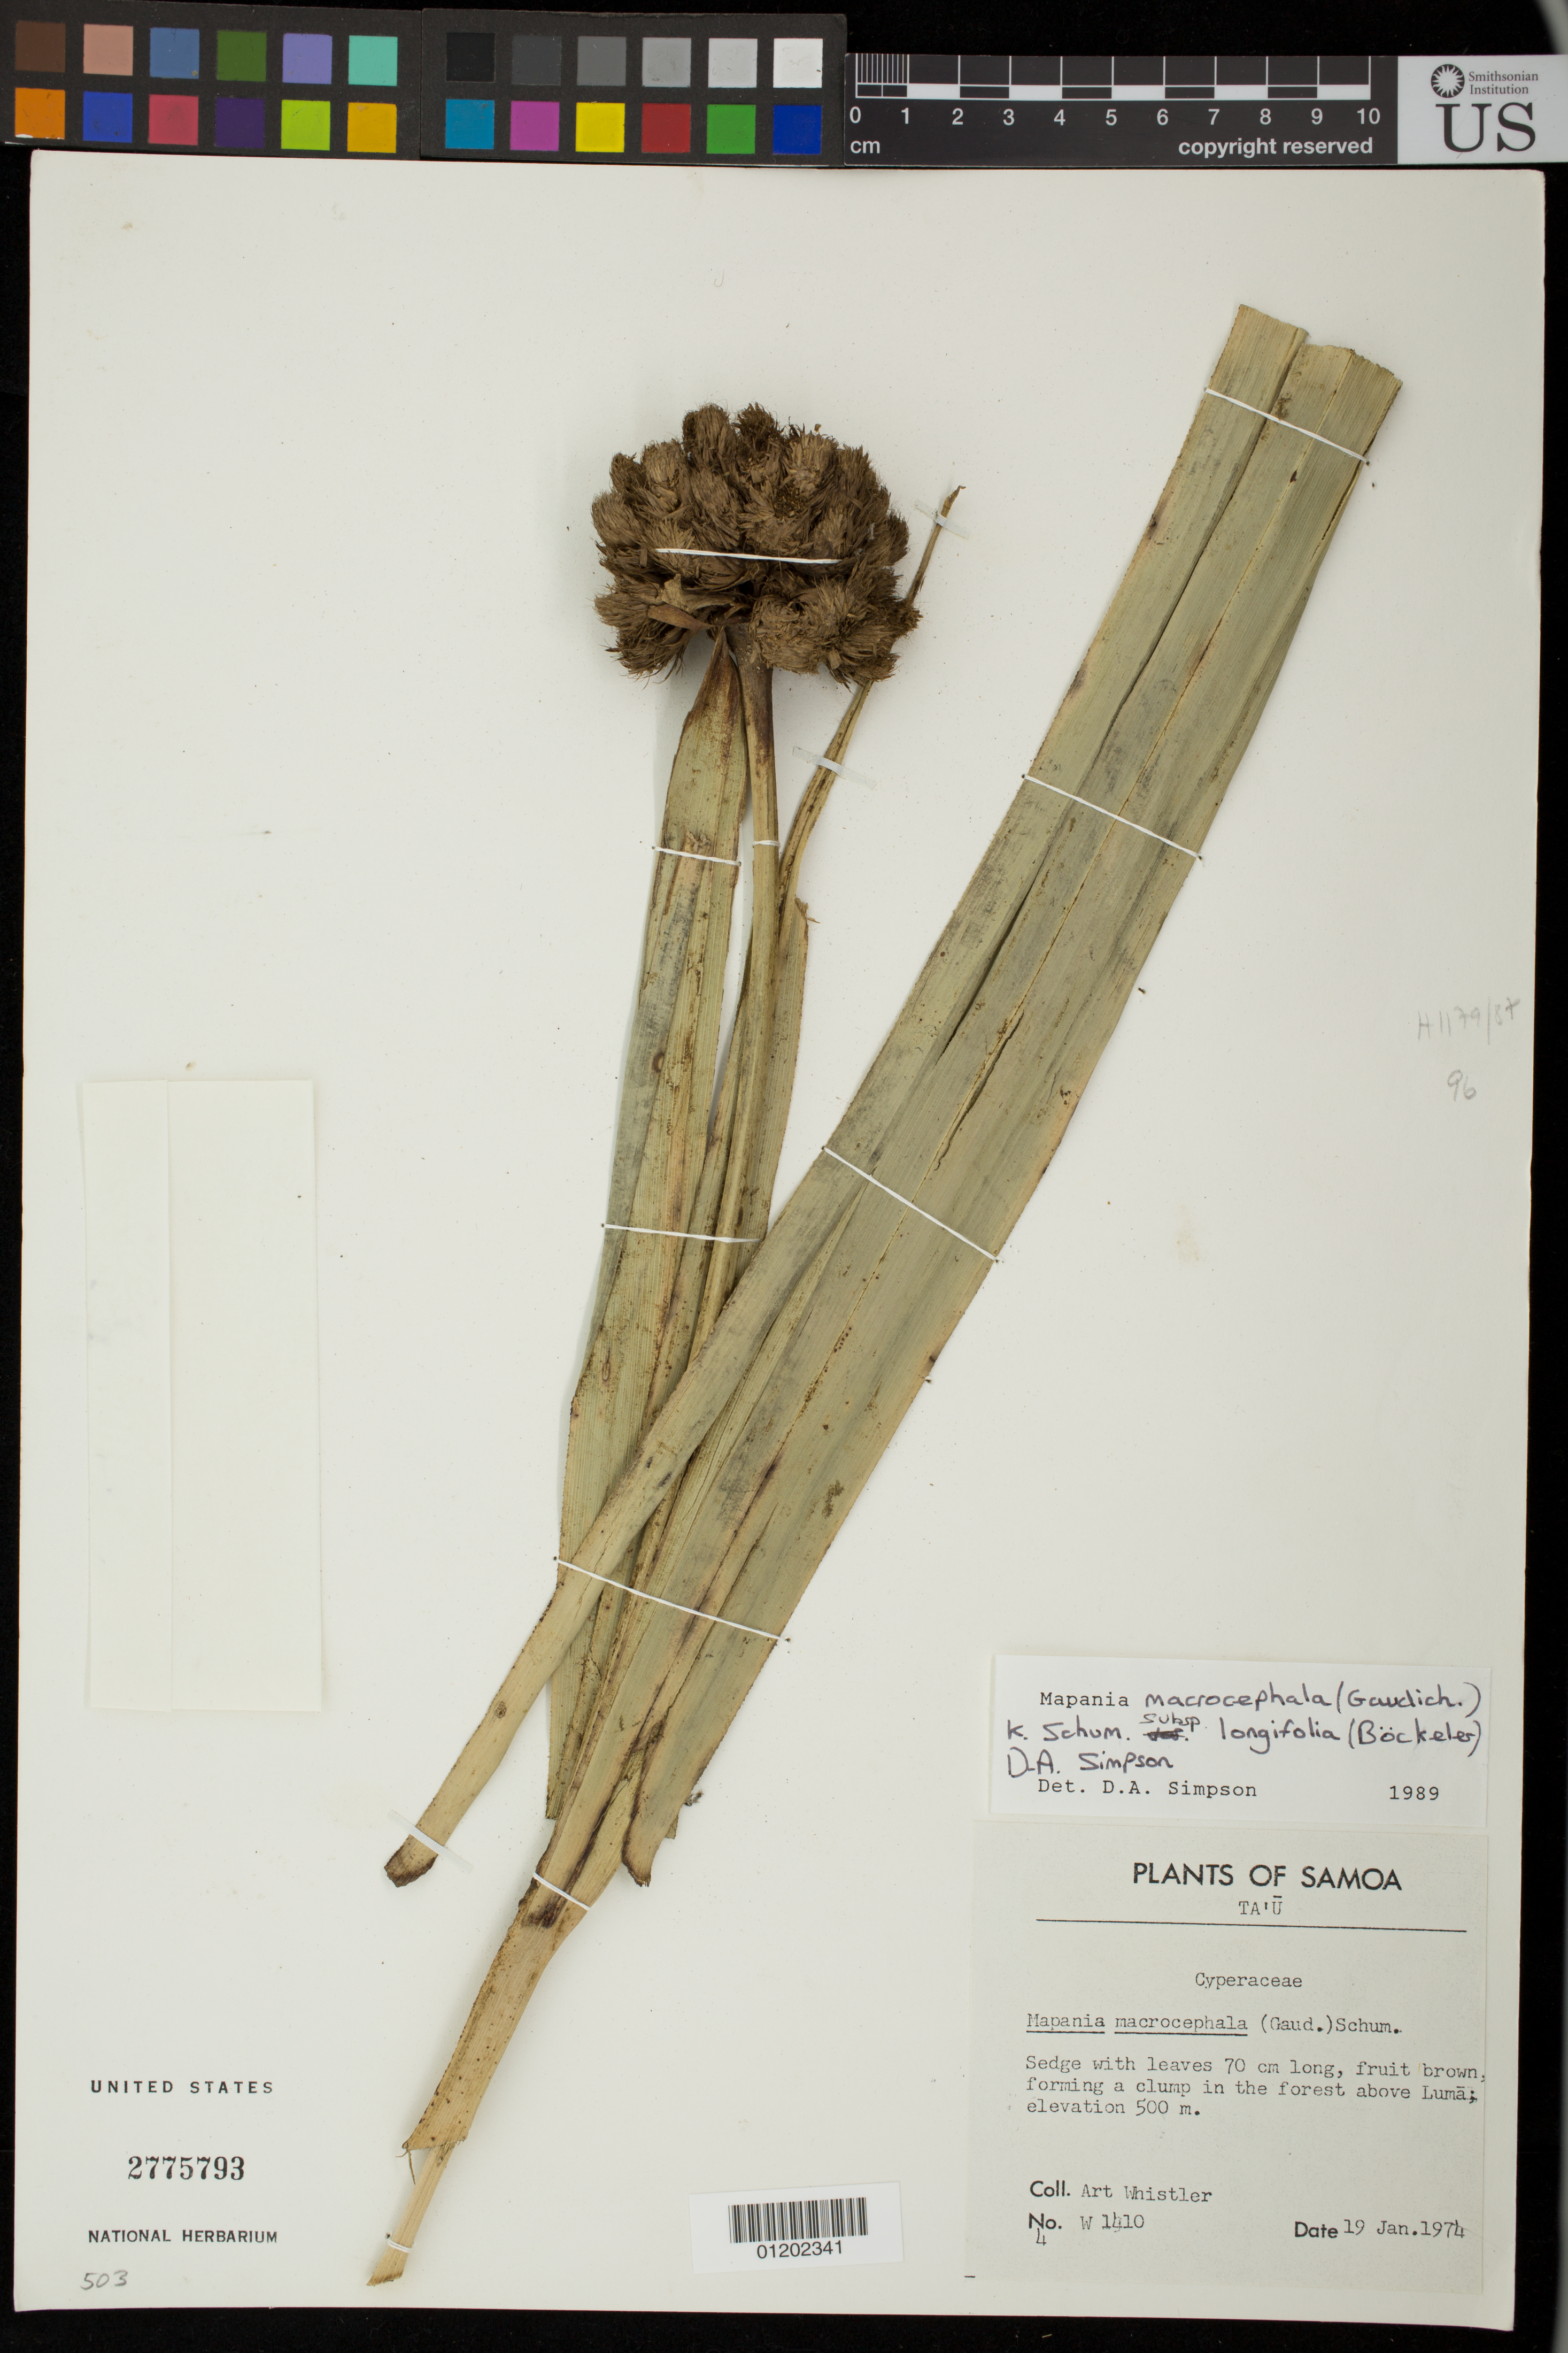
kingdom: Plantae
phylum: Tracheophyta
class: Liliopsida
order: Poales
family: Cyperaceae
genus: Mapania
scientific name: Mapania macrocephala subsp. longifolia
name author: (Boeckeler) D.A. Simpson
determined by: Simpson, D. A.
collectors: A. Whistler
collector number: W1410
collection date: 1974-01-19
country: American Samoa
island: Ta'u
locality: Above Luma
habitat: Forest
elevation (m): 500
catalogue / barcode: US 2775793